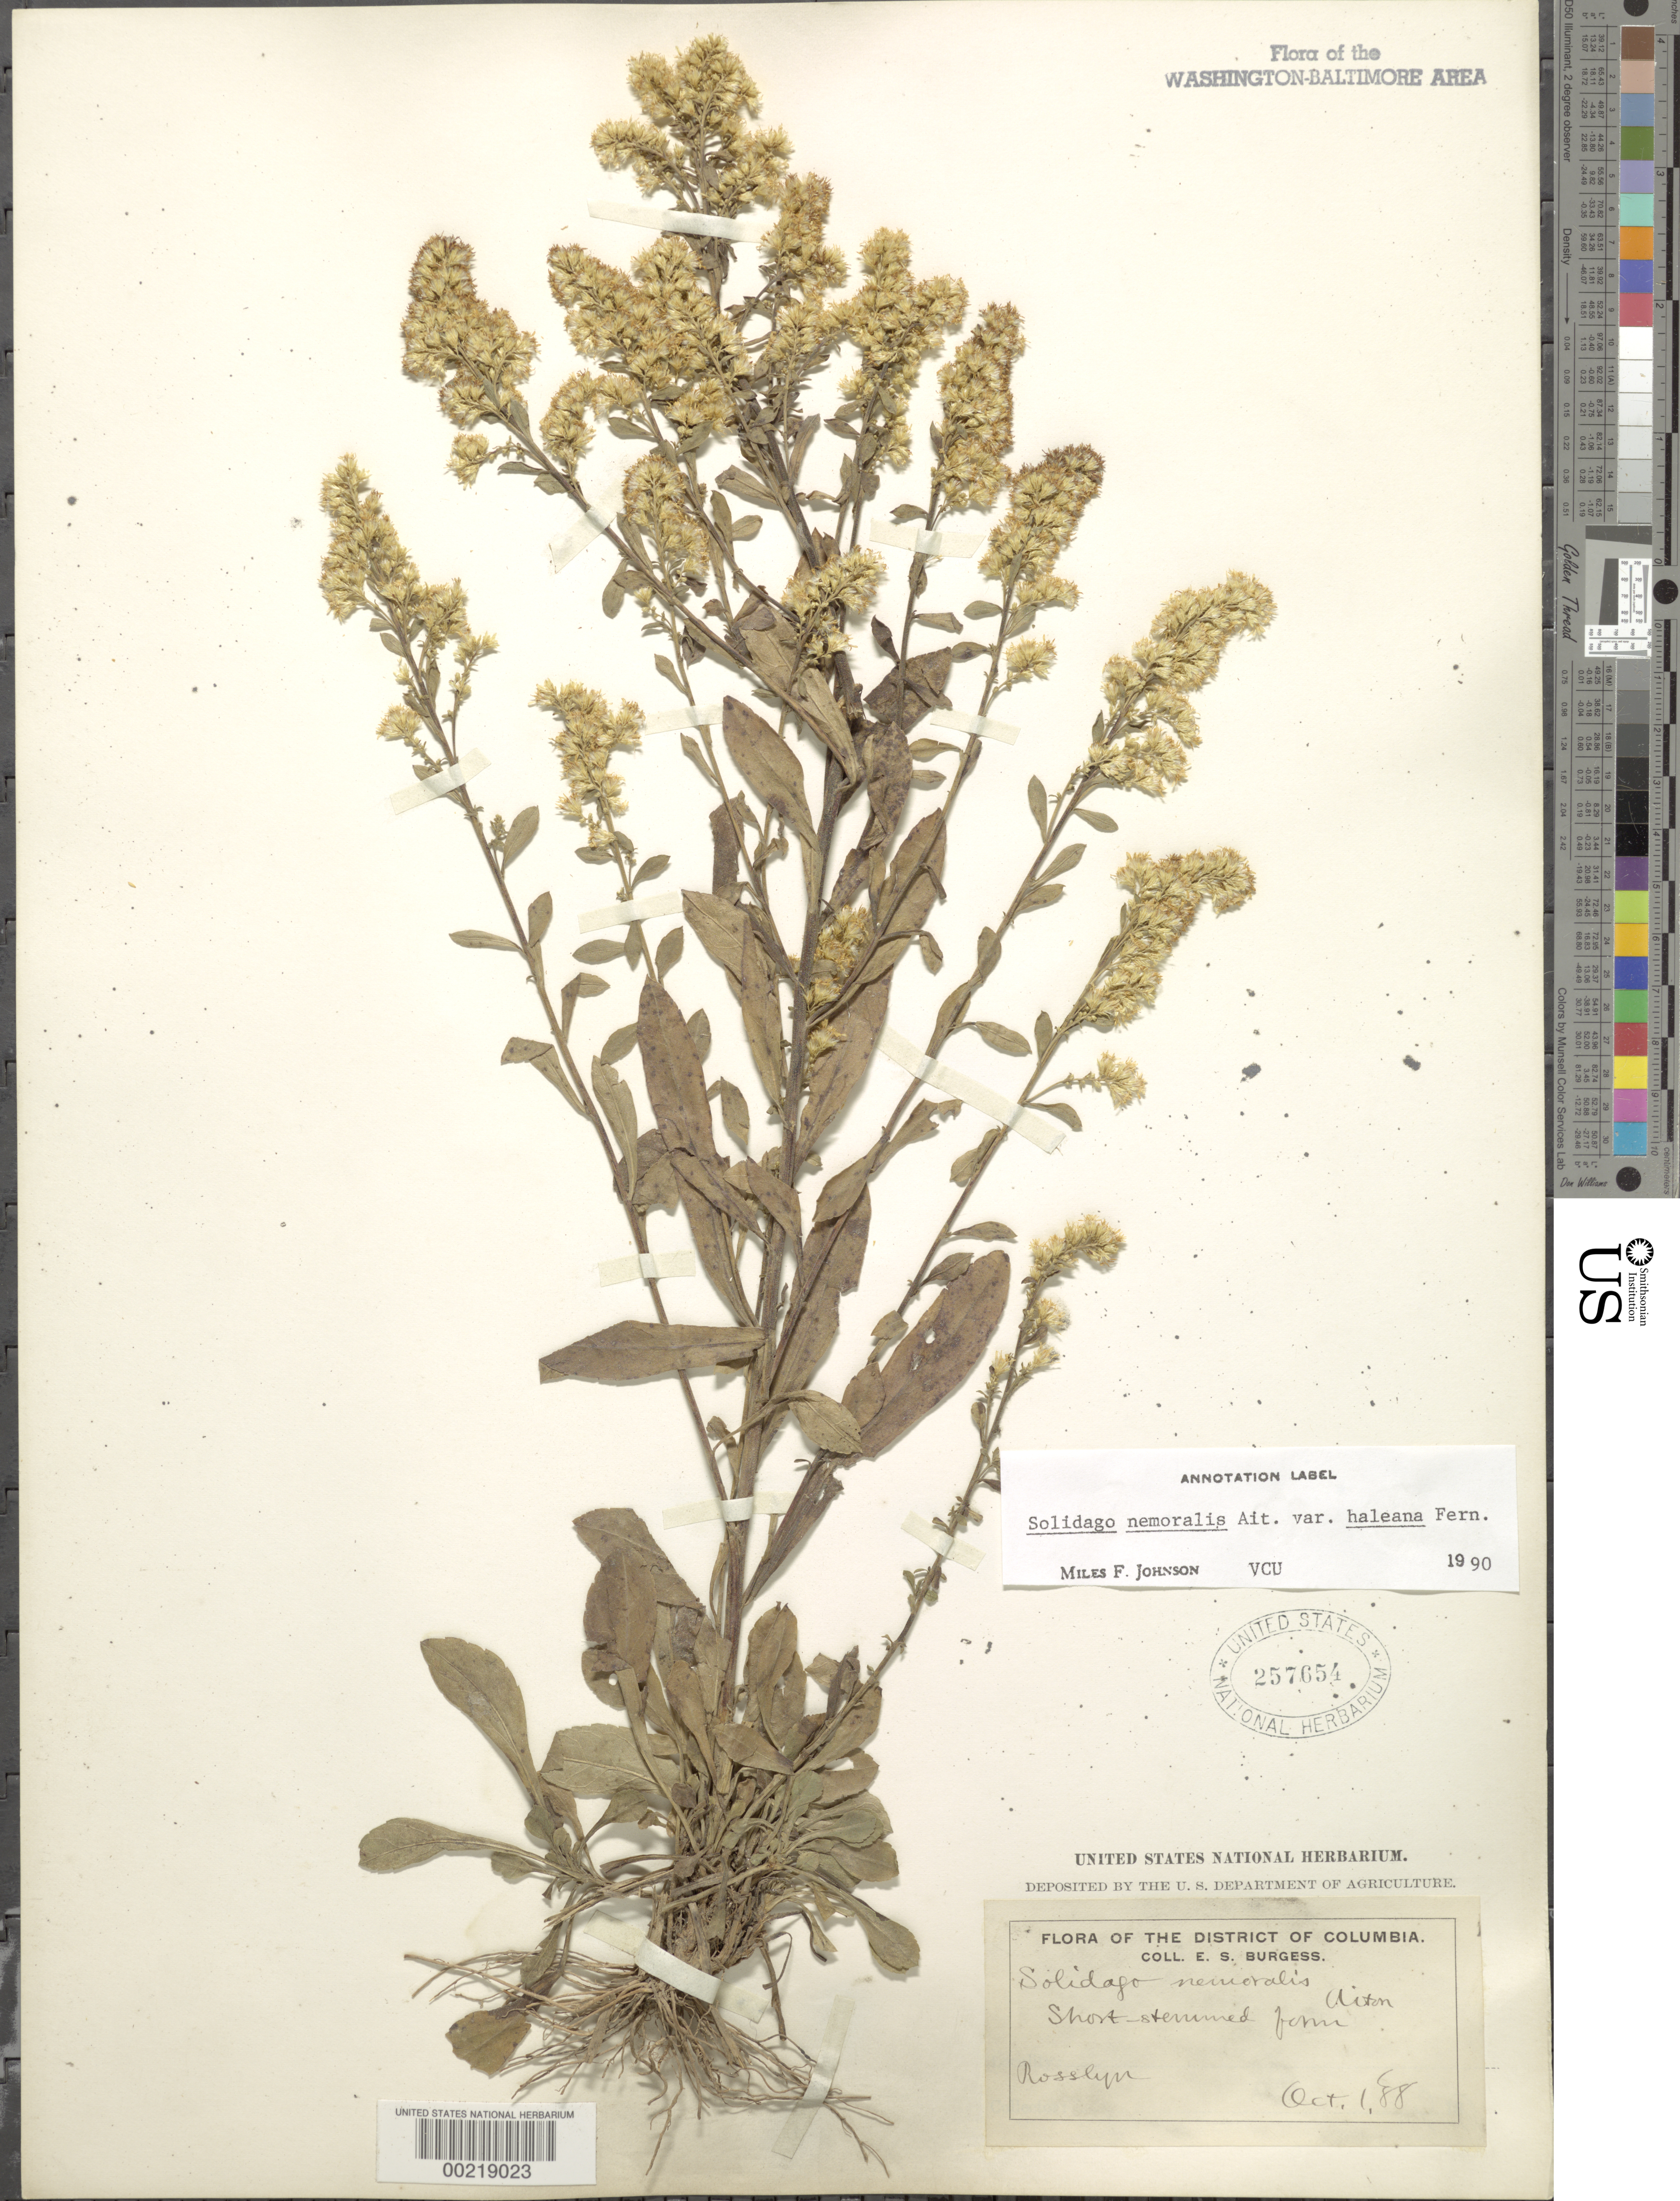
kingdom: Plantae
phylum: Tracheophyta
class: Magnoliopsida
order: Asterales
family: Asteraceae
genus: Solidago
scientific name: Solidago nemoralis var. haleana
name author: Aiton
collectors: E. Burgess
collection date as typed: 01 Oct 1888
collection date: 1888-10-01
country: United States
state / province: Virginia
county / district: Arlington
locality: Rosslyn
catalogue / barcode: US 257654